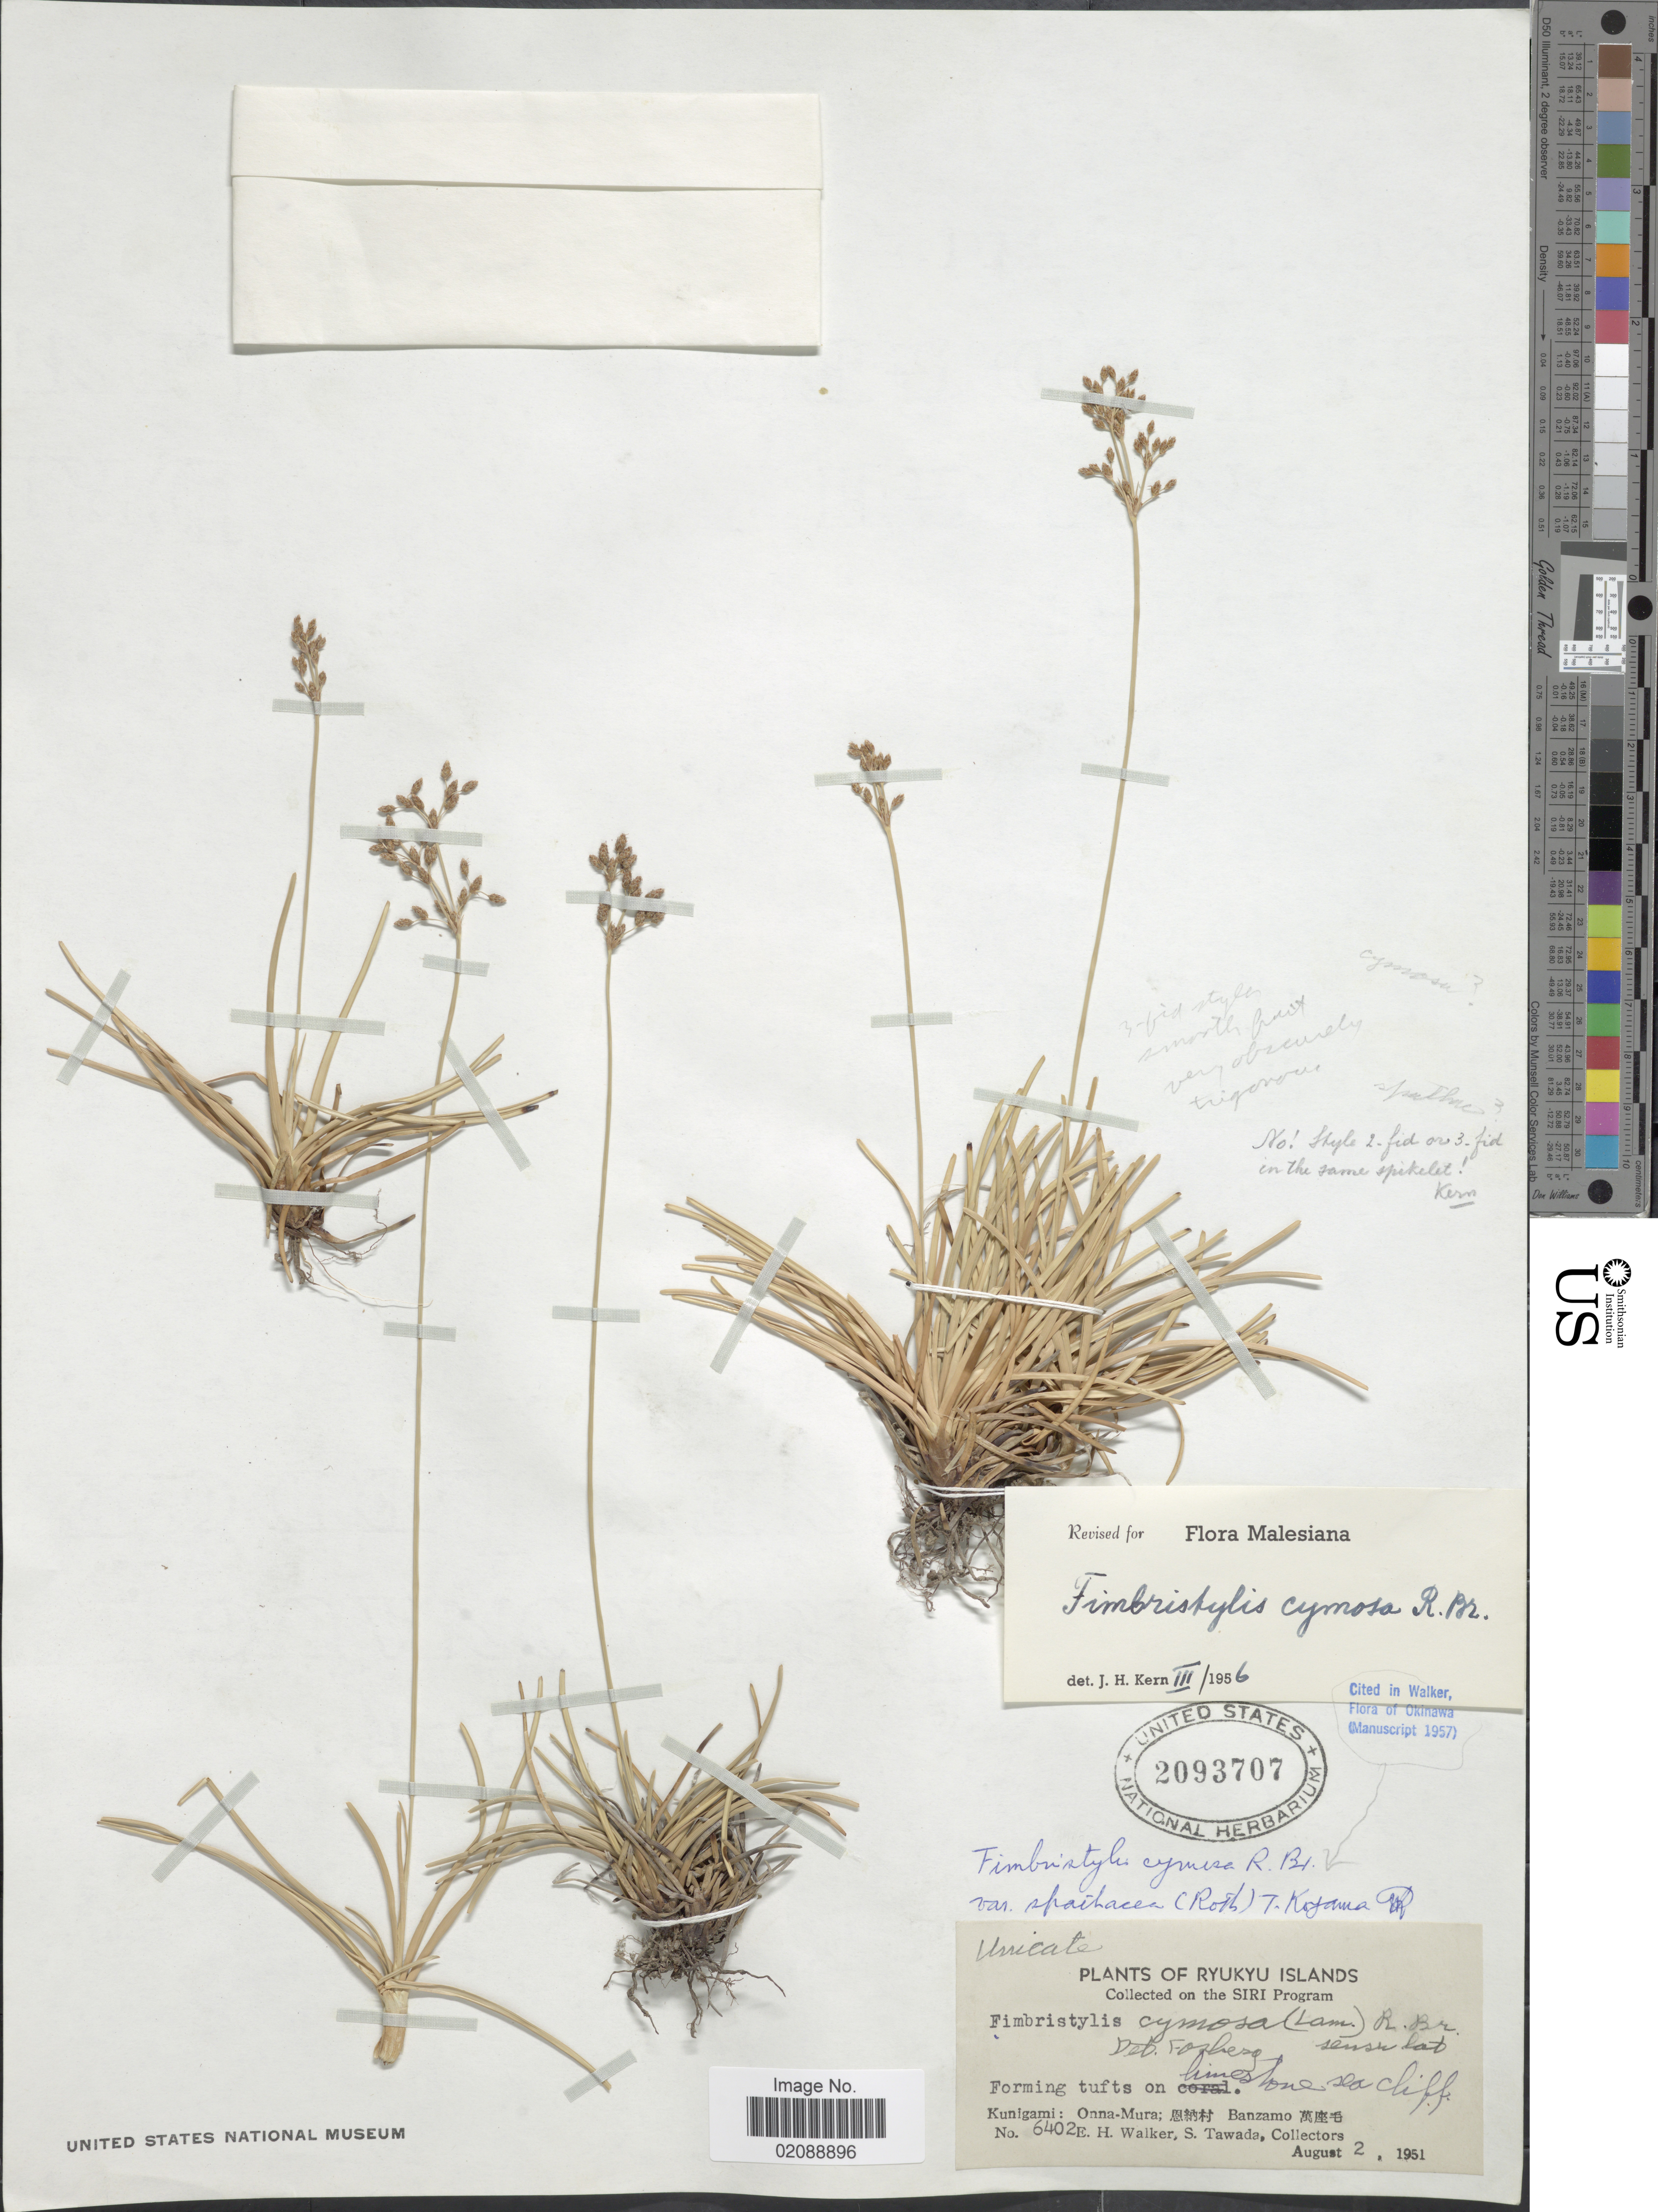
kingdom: Plantae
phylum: Tracheophyta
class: Liliopsida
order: Poales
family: Cyperaceae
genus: Fimbristylis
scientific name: Fimbristylis cymosa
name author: R. Br.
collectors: E. H. Walker & S. Tawada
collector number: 6402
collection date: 1951-08-02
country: Japan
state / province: Okinawa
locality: The Ryukyu Islands, Kunigami: Onna-Mura; Banzamo, limestone sea cliff.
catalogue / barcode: US 2093707